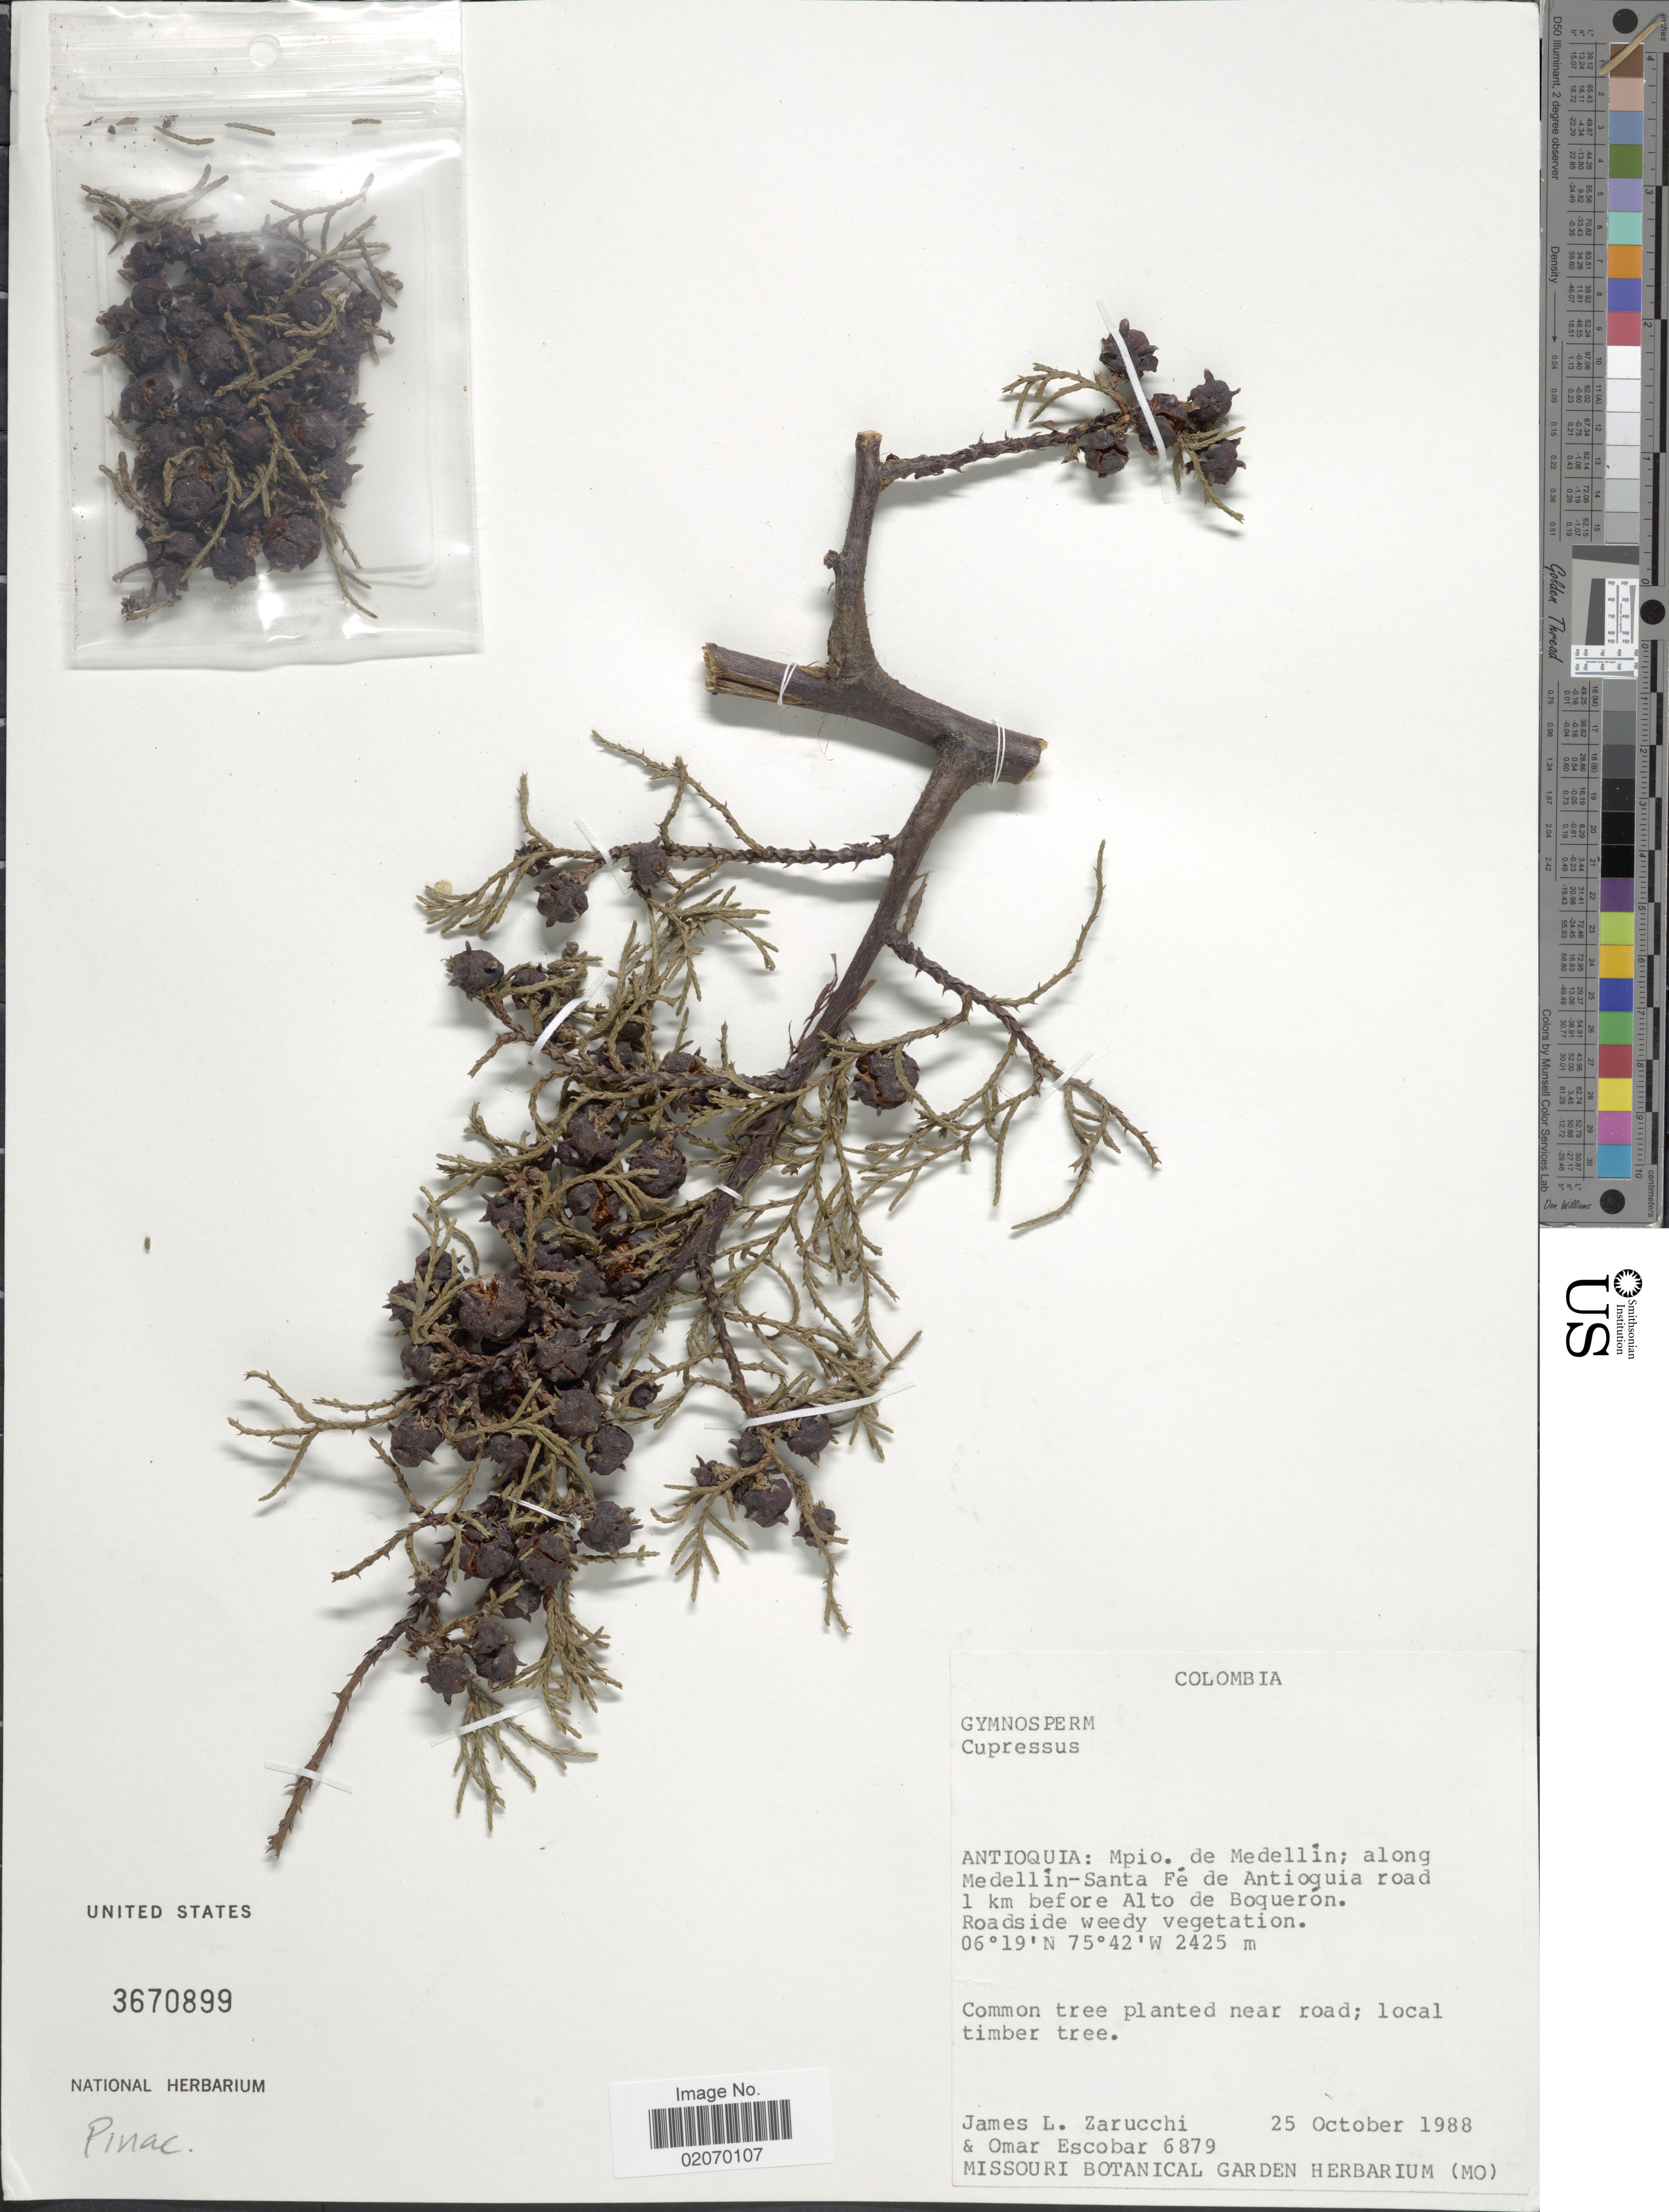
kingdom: Plantae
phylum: Tracheophyta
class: Pinopsida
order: Pinales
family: Cupressaceae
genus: Hesperocyparis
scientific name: Hesperocyparis sp.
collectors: J. L. Zarucchi & O. D. Escobar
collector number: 6879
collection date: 1988-10-25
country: Colombia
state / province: Antioquia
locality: Mpio. de Medellin; along Medellin-Santa Fe de Antioguia road 1 km before Alto de Boqueron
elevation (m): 2425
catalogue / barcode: US 3670899